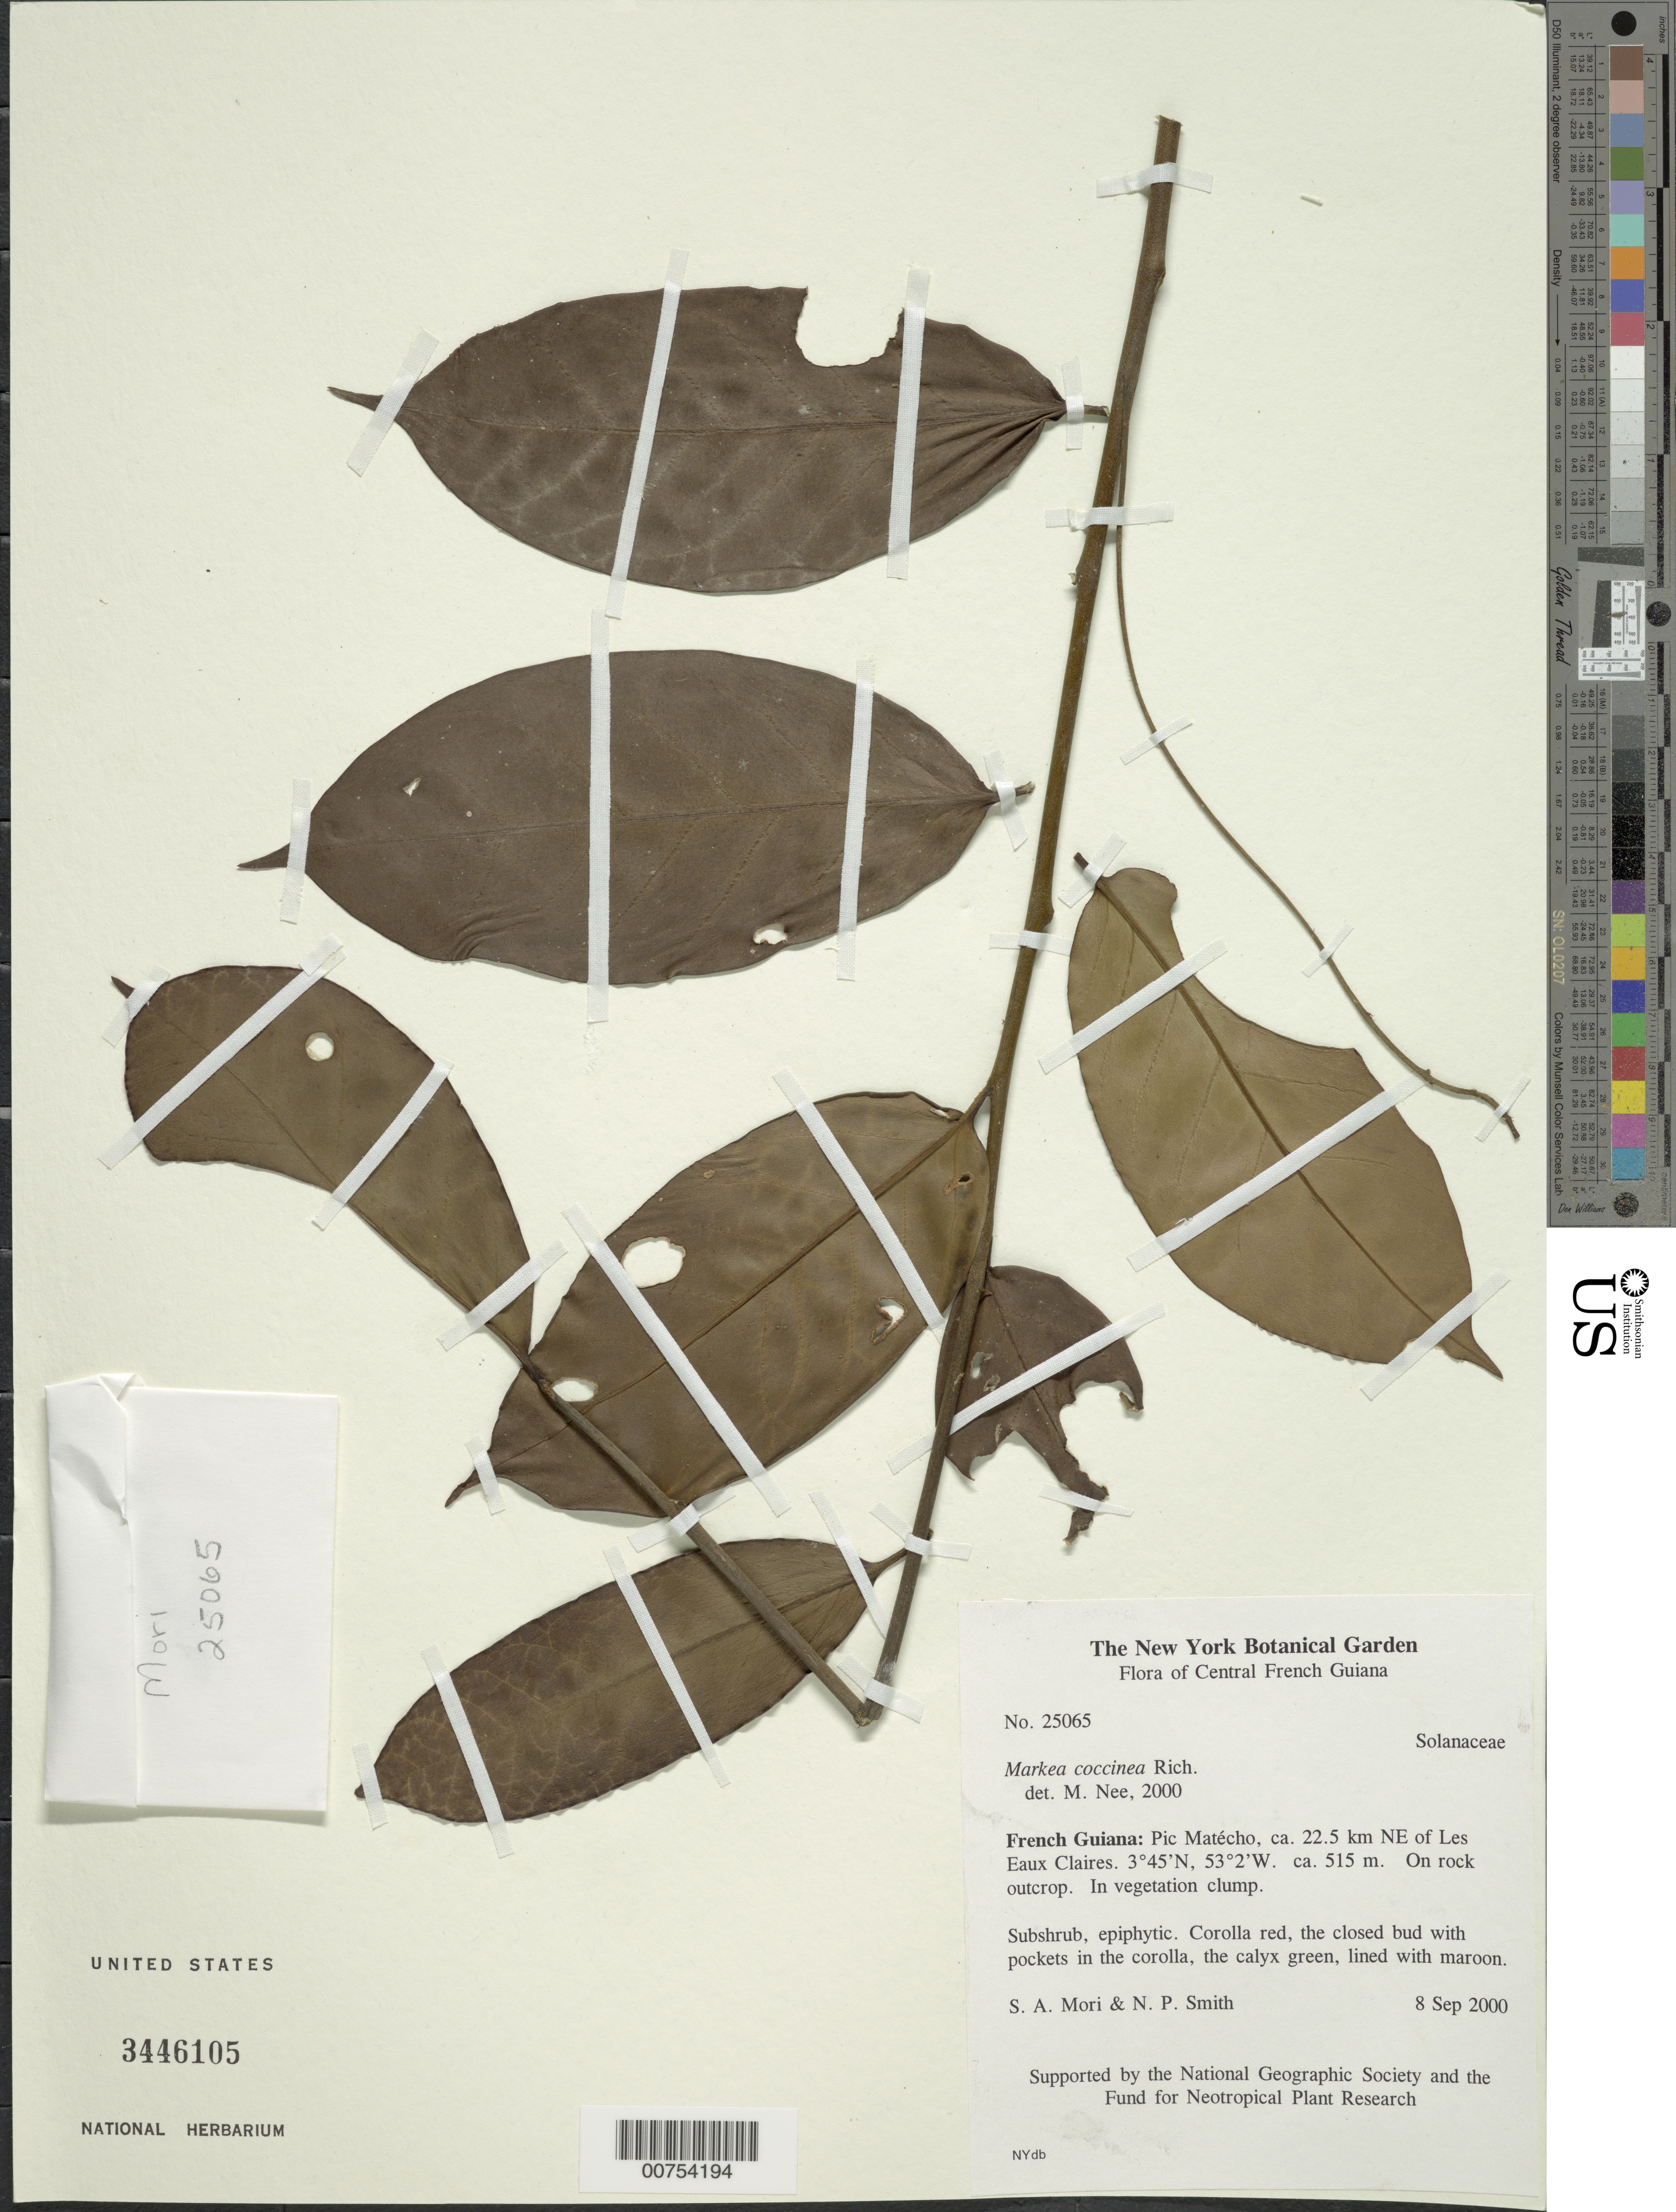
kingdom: Plantae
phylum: Tracheophyta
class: Magnoliopsida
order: Solanales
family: Solanaceae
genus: Markea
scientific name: Markea coccinea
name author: Rich.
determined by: Nee, Michael H.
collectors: S. Mori & N. Smith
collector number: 25065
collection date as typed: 8-Sep-00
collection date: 2000-09-08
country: French Guiana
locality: Pic Matécho, ca 22.5 km NE of Les Eaux Claires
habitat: Non-flooded moist forest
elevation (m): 515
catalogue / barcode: US 3446105